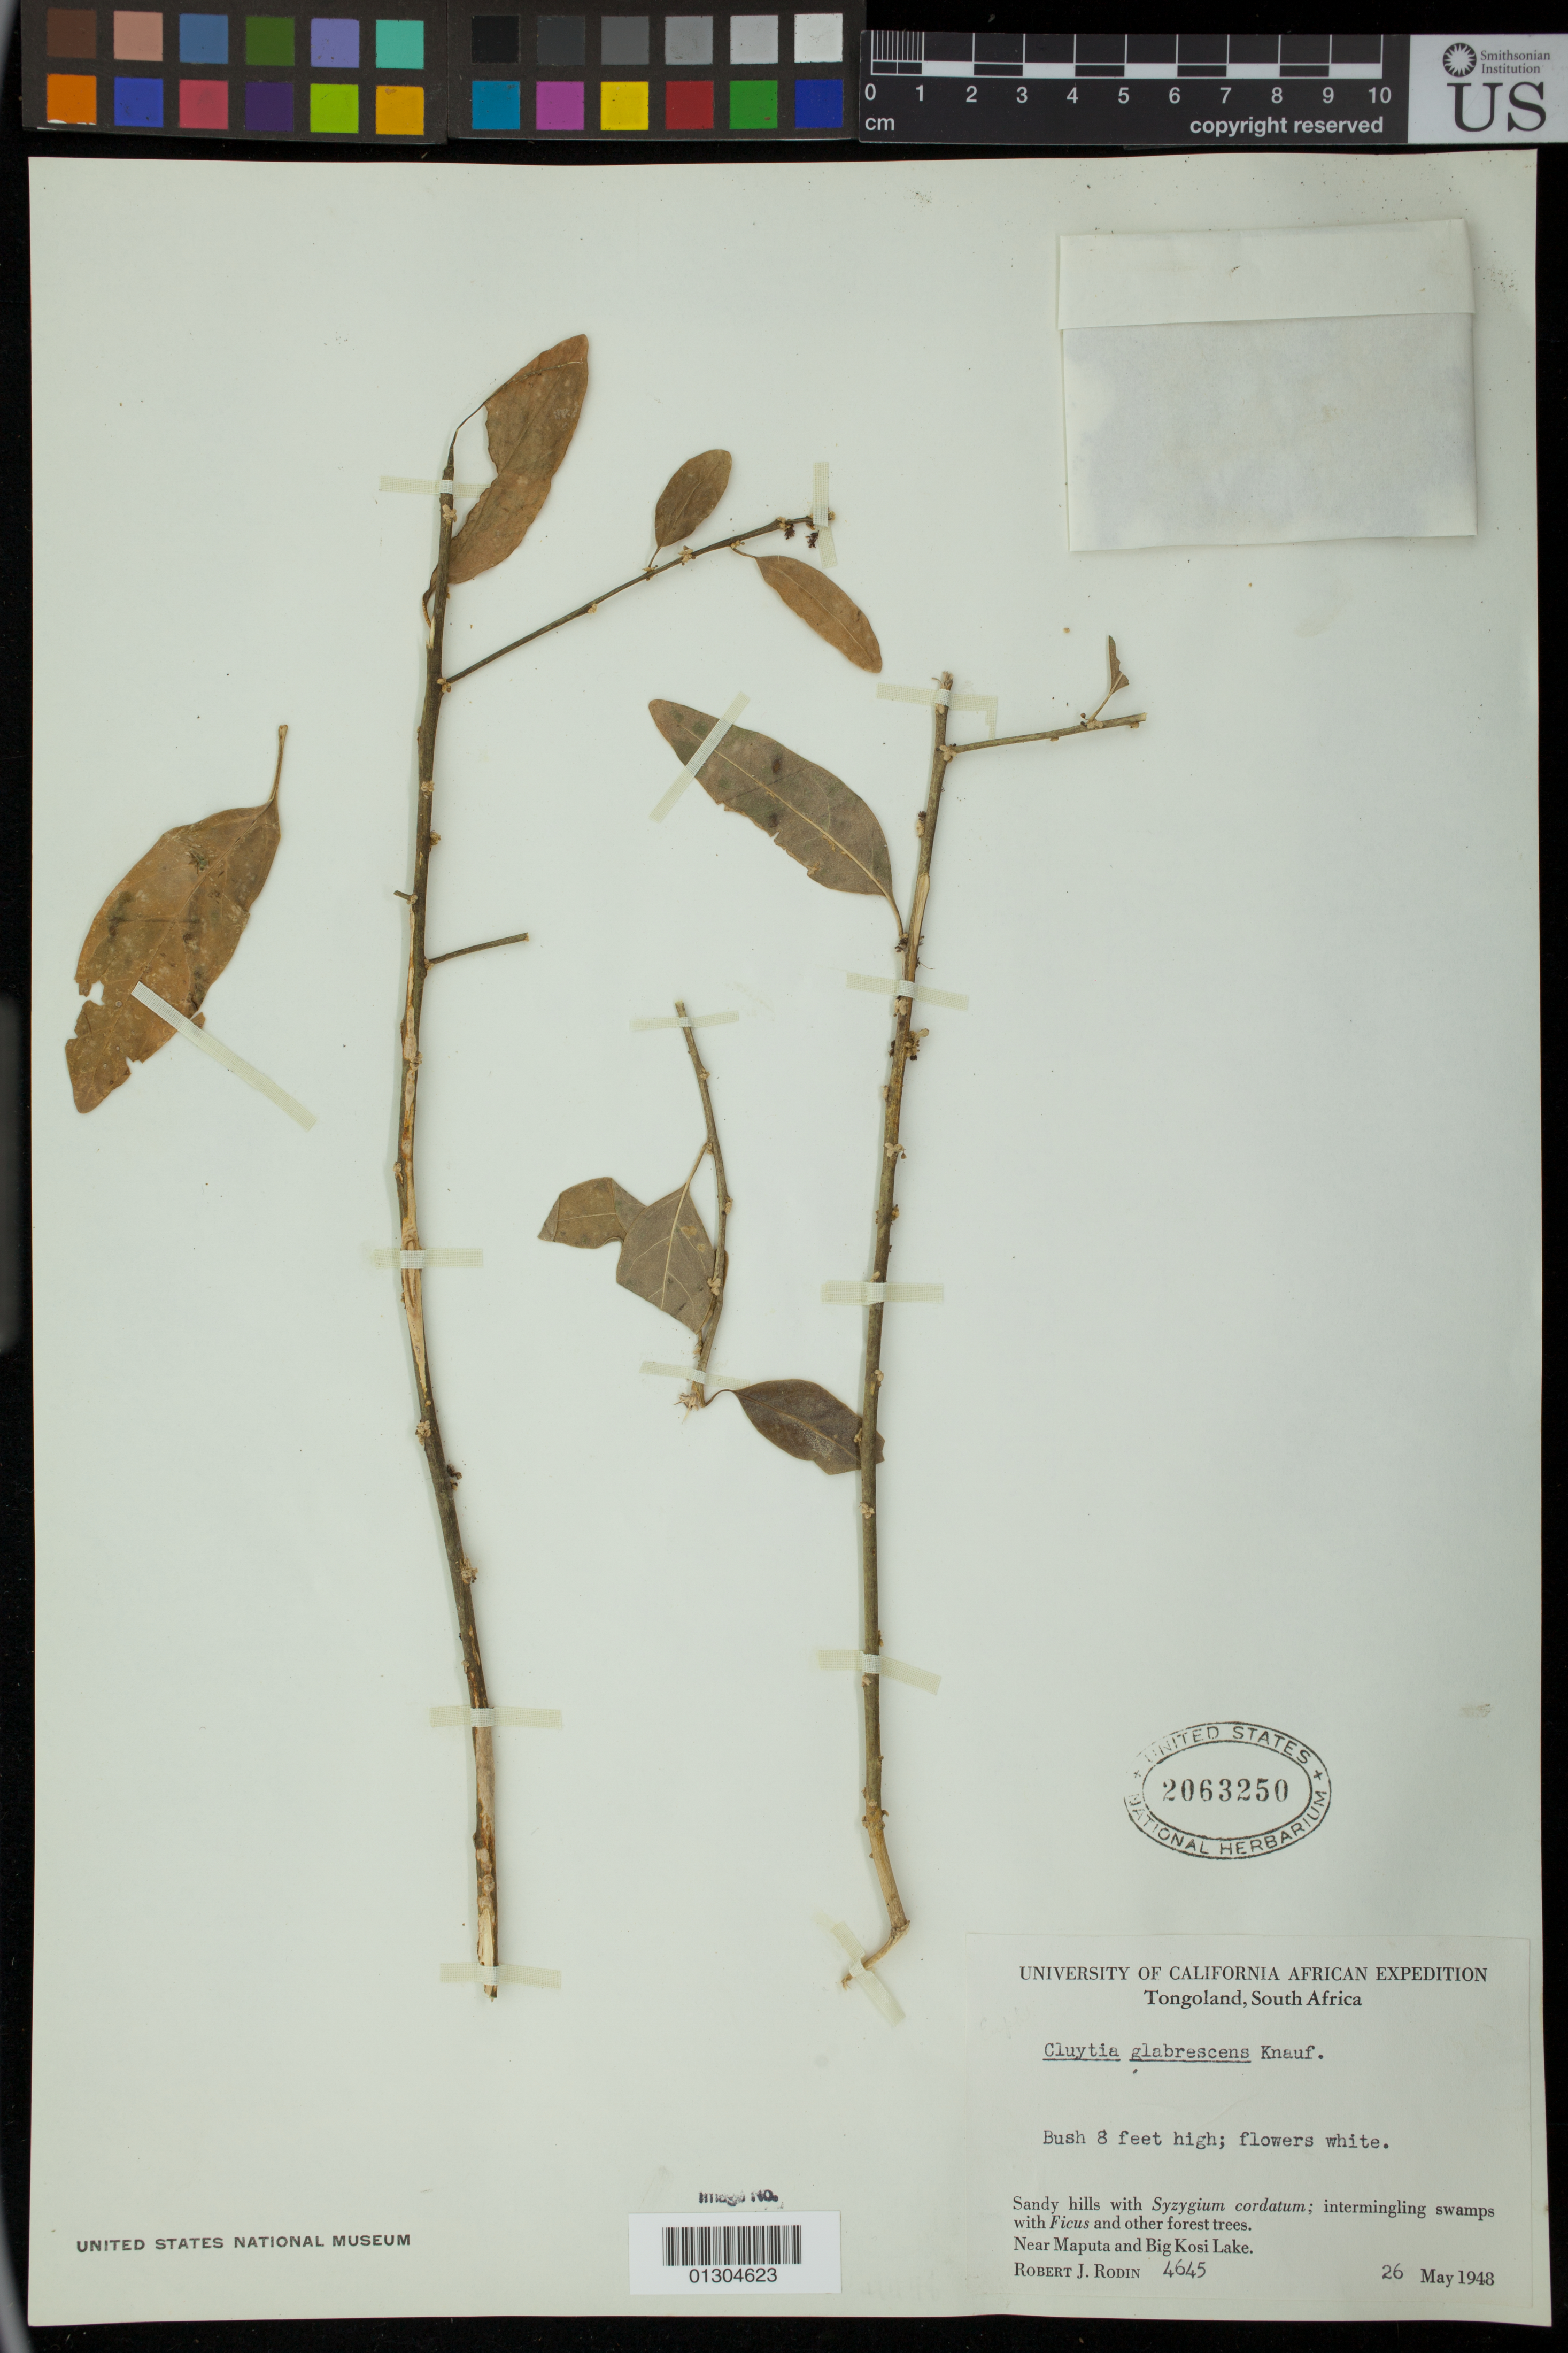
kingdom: Plantae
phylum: Tracheophyta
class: Magnoliopsida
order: Malpighiales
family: Peraceae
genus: Clutia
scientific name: Clutia glabrescens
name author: Knauf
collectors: R. J. Rodin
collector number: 4645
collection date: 1948-05-26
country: South Africa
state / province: KwaZulu-Natal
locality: Tongoland,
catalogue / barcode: US 2063250